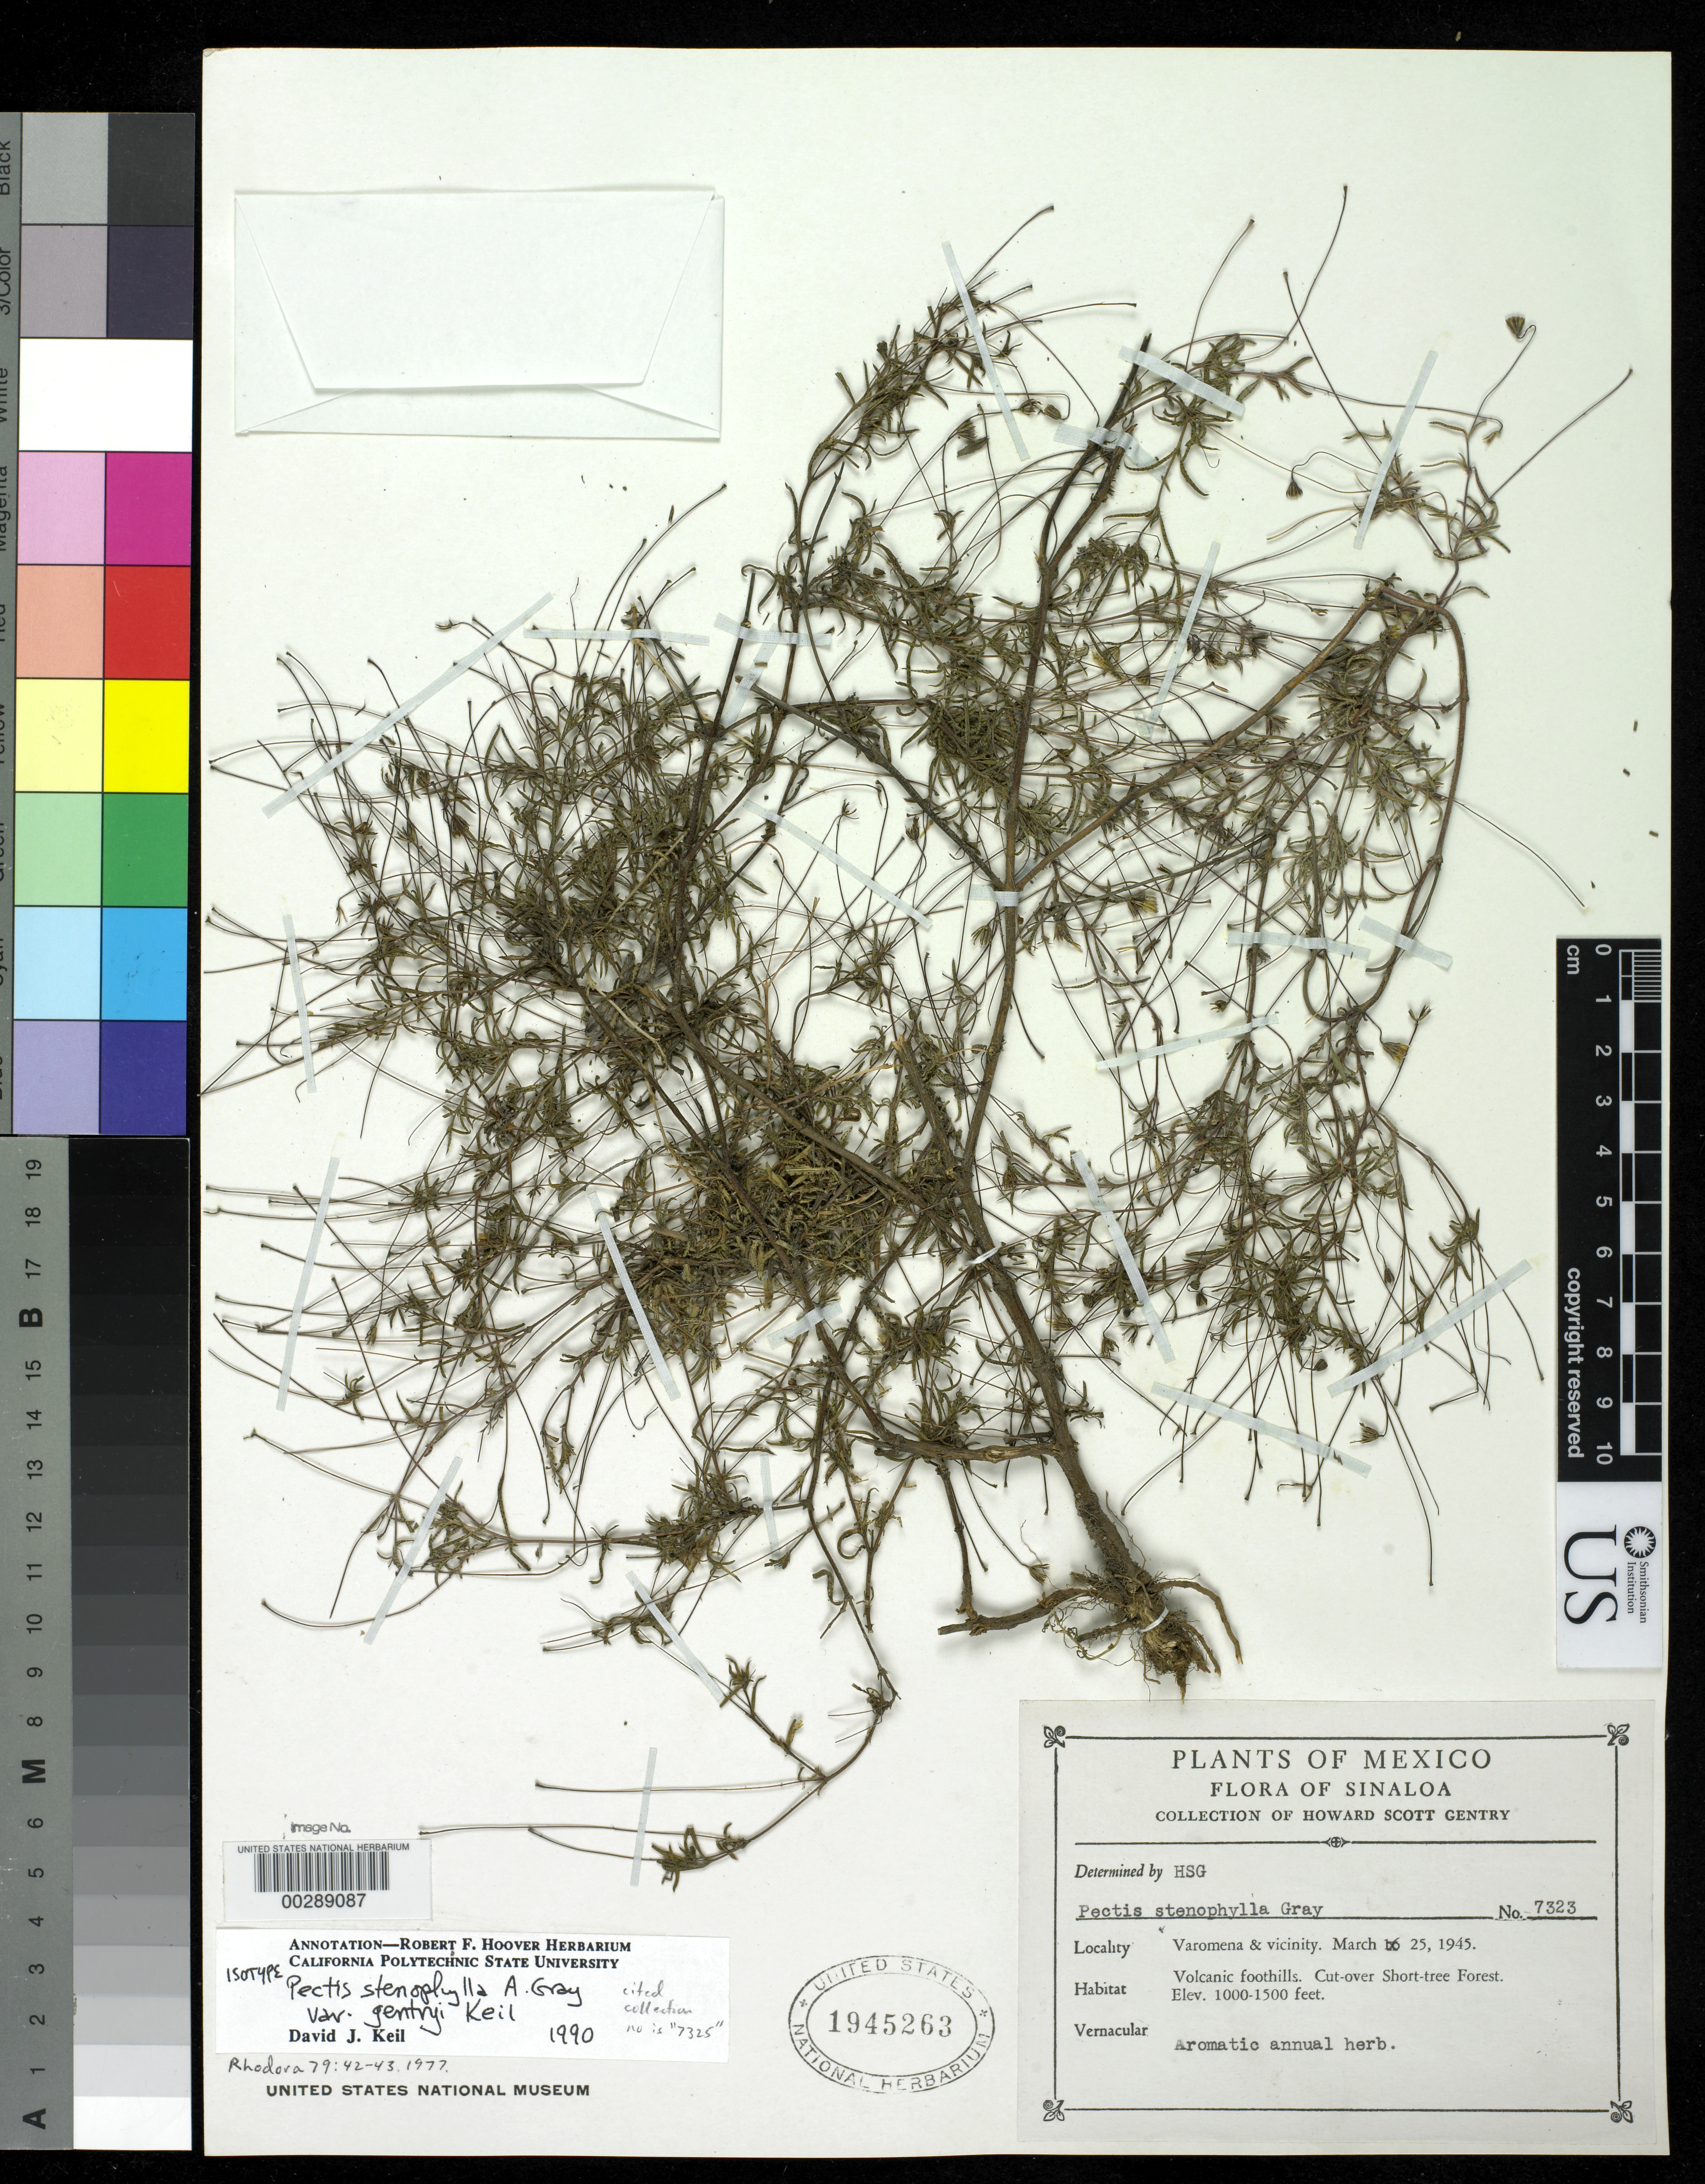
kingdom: Plantae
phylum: Tracheophyta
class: Magnoliopsida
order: Asterales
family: Asteraceae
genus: Pectis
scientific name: Pectis stenophylla var. gentryi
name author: D.J. Keil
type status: Isotype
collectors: H. S. Gentry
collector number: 7323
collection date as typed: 25 Mar 1945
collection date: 1945-03-25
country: Mexico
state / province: Sinaloa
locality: Varomena and vicinity.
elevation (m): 305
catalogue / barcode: US 1945263